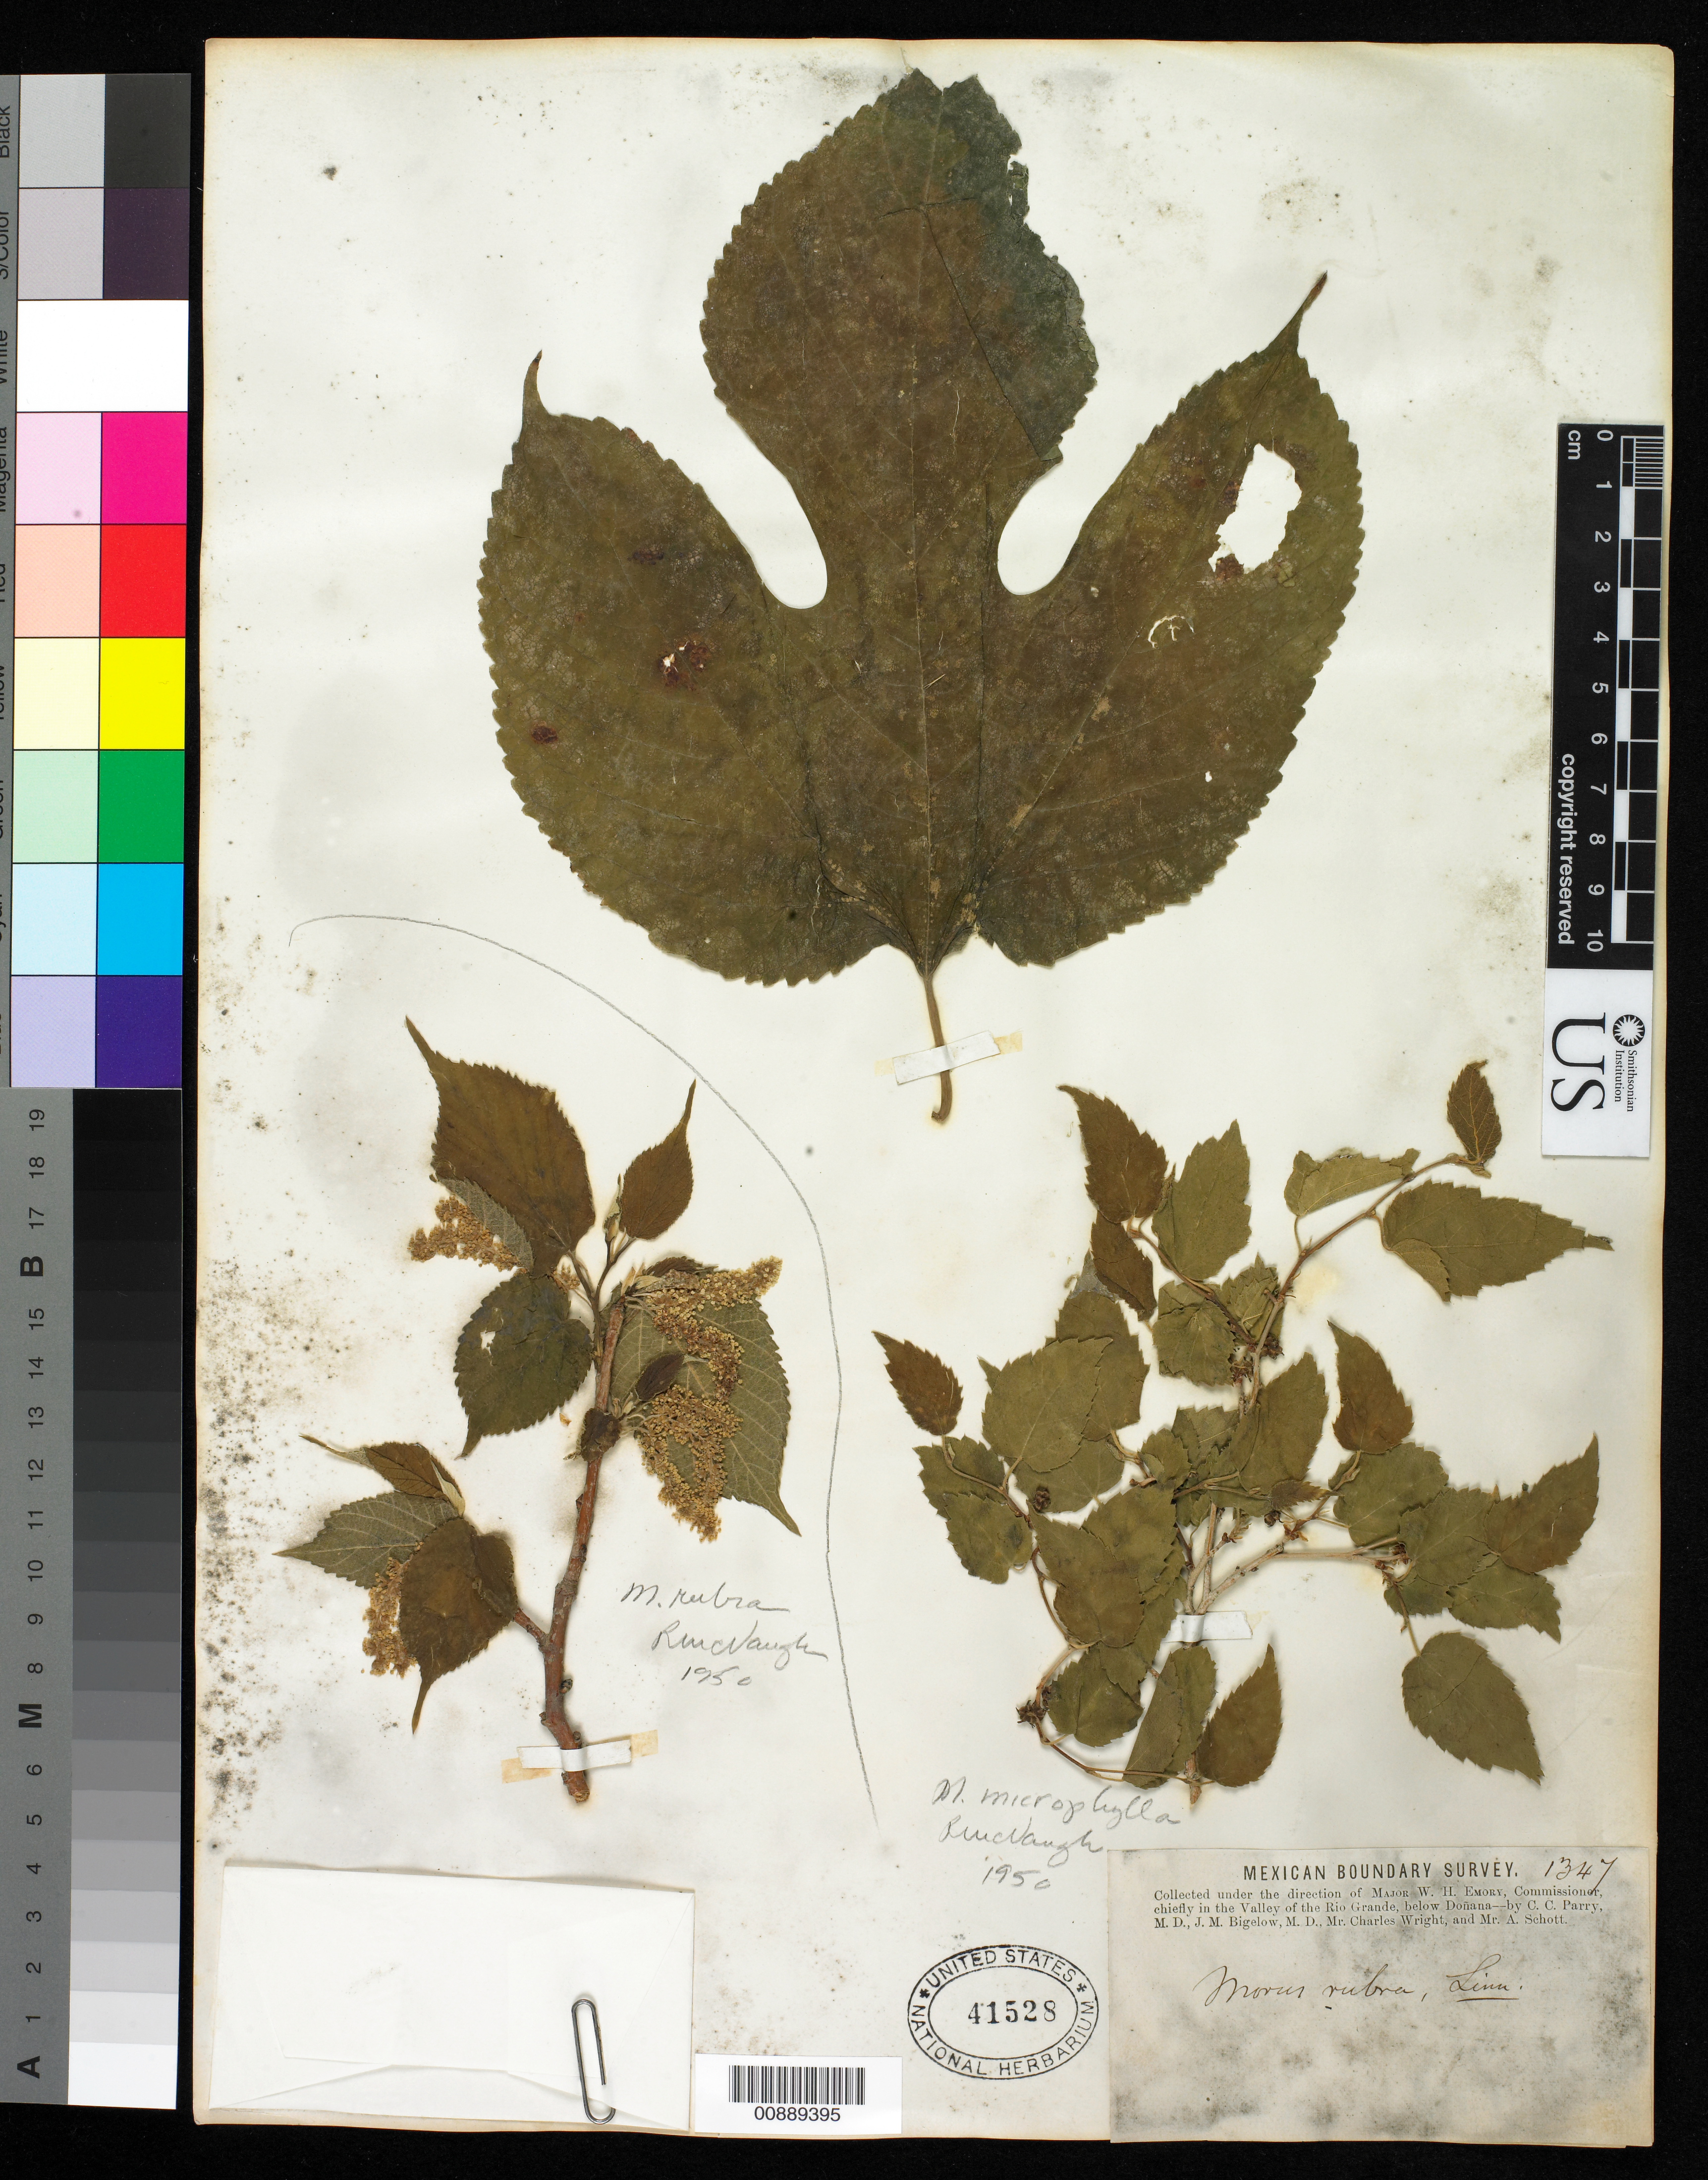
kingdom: Plantae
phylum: Tracheophyta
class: Magnoliopsida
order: Rosales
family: Moraceae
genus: Morus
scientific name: Morus rubra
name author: L.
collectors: C. C. Parry, J. M. Bigelow, C. Wright & A. C. V. Schott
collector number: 1347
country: United States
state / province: New Mexico / Texas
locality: Valley of the Rio Grande, below Doñana.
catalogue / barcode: US 41528